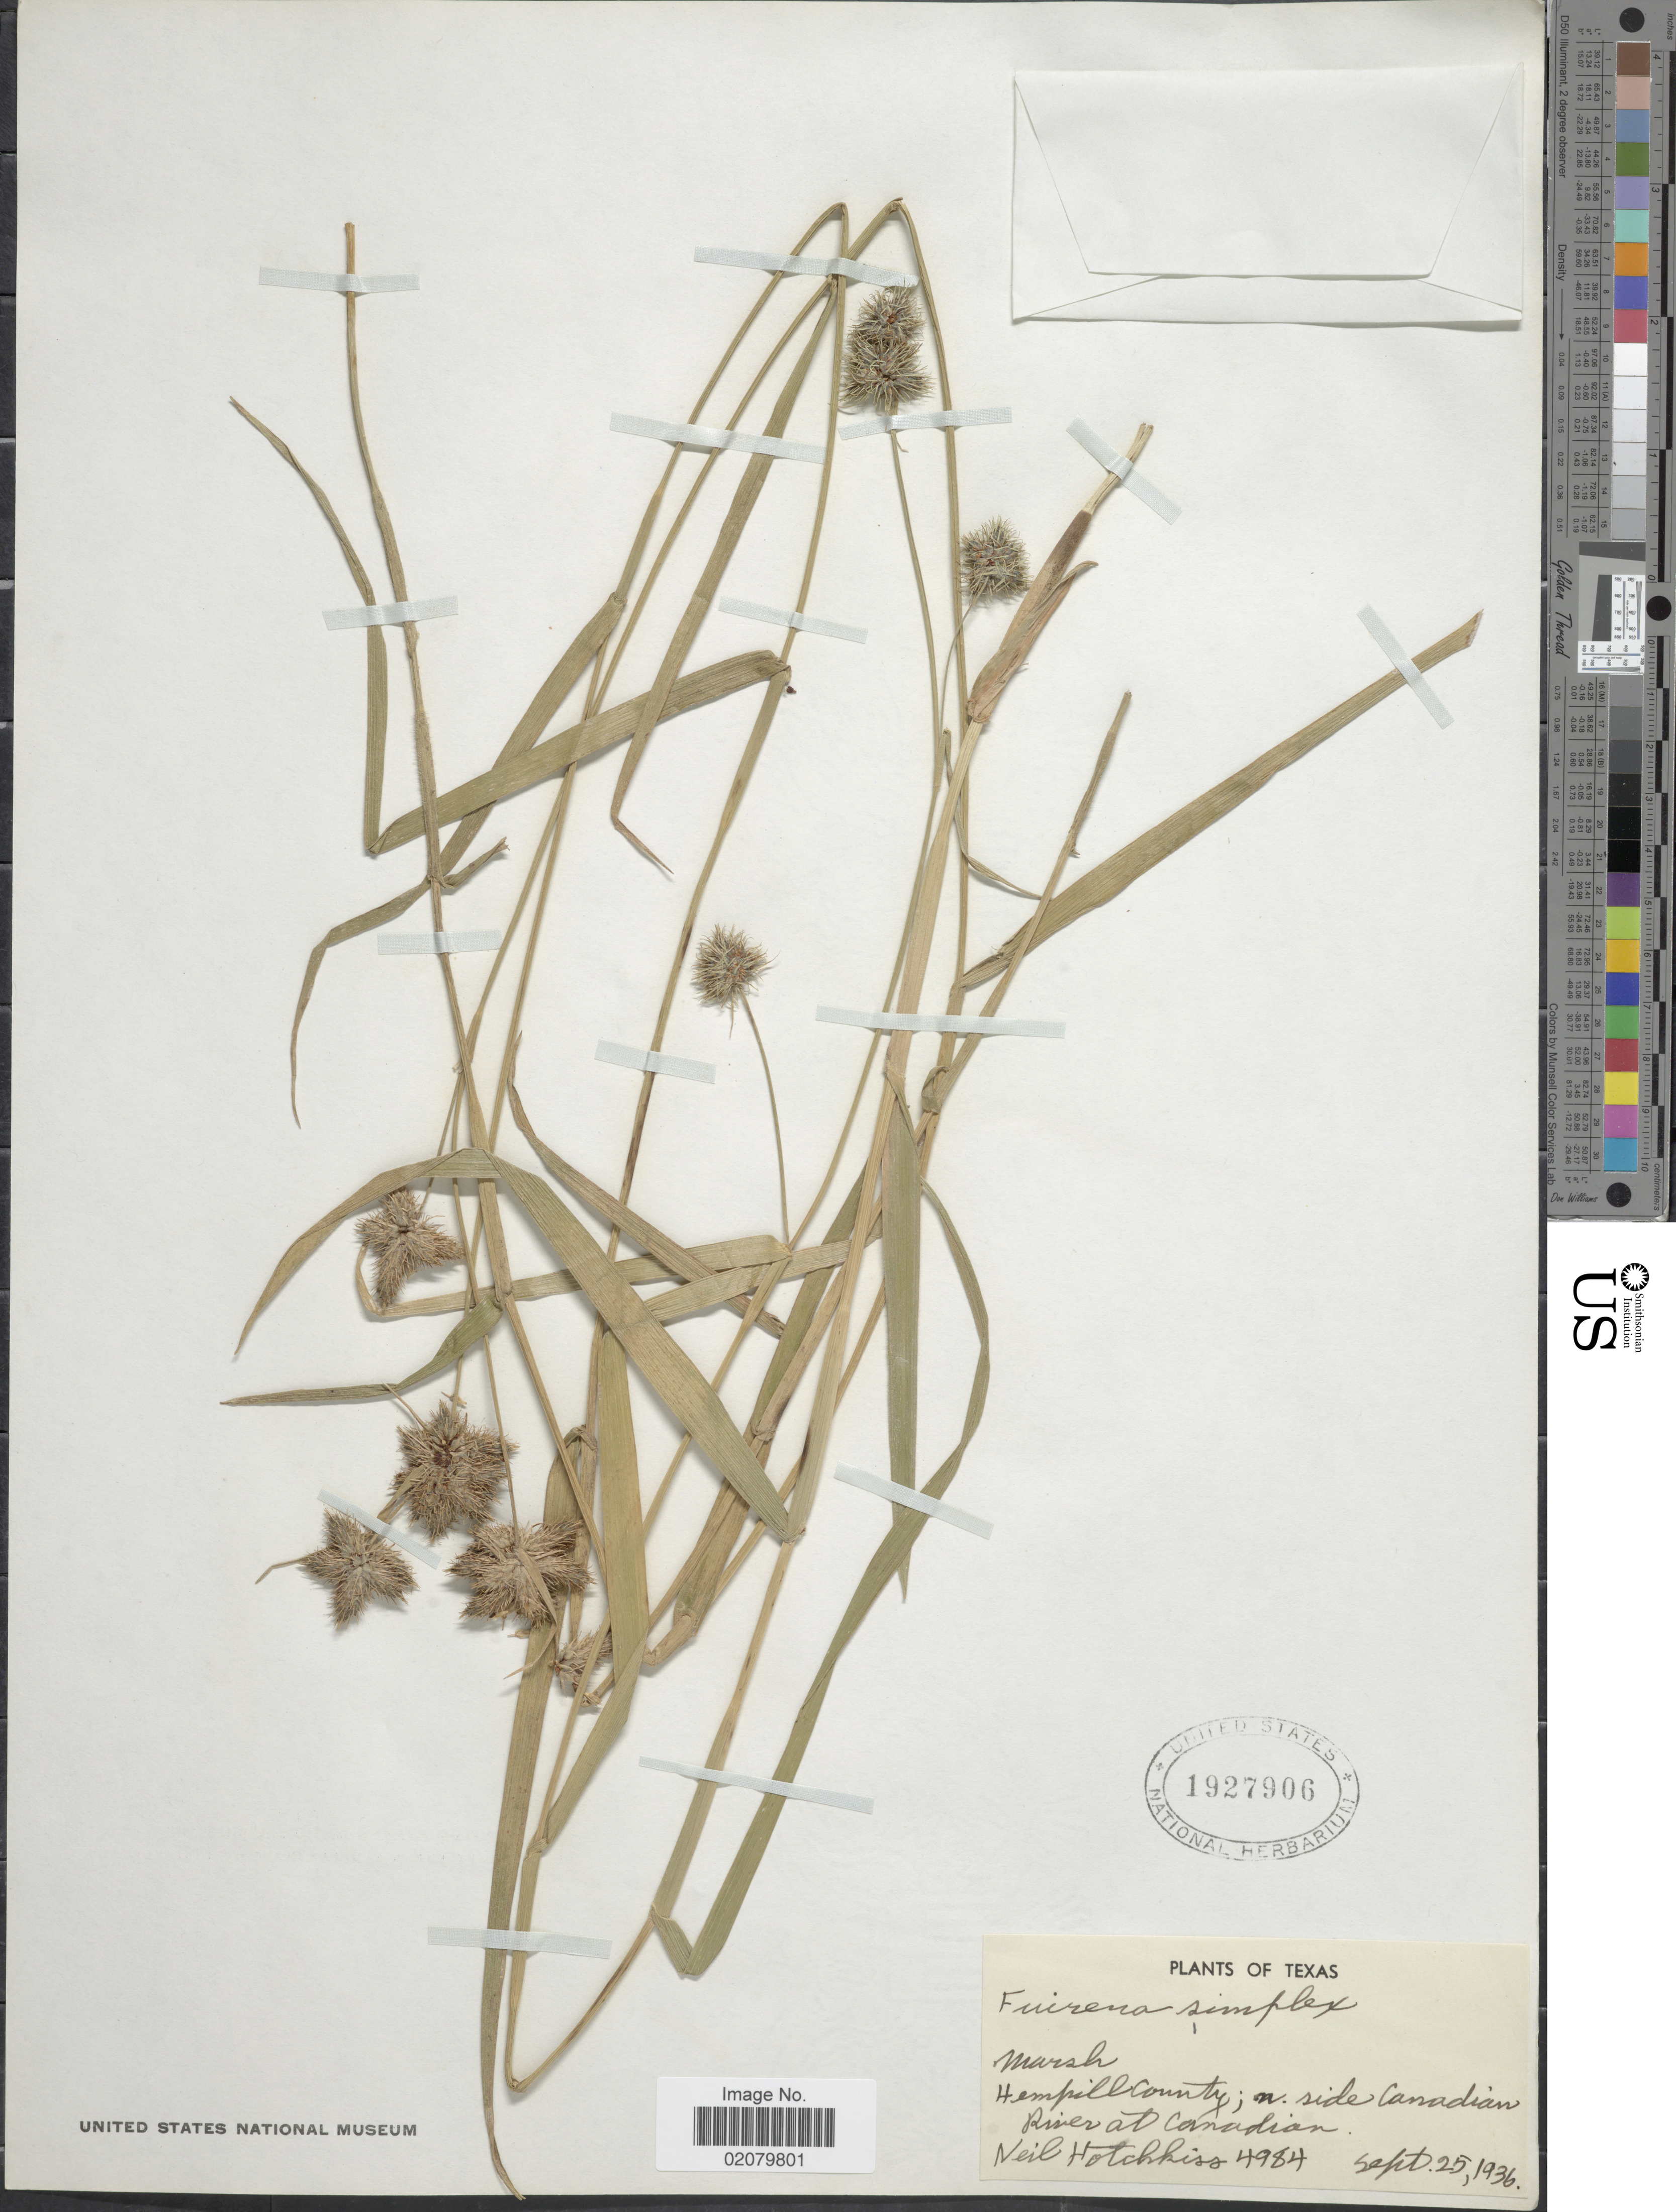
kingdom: Plantae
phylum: Tracheophyta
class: Liliopsida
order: Poales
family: Cyperaceae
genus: Fuirena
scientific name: Fuirena simplex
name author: Vahl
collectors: N. Hotchkiss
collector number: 4984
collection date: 1936-09-25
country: United States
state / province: Texas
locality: Hempill County; n side Canadian RIver at Canadian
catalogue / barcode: US 1927906